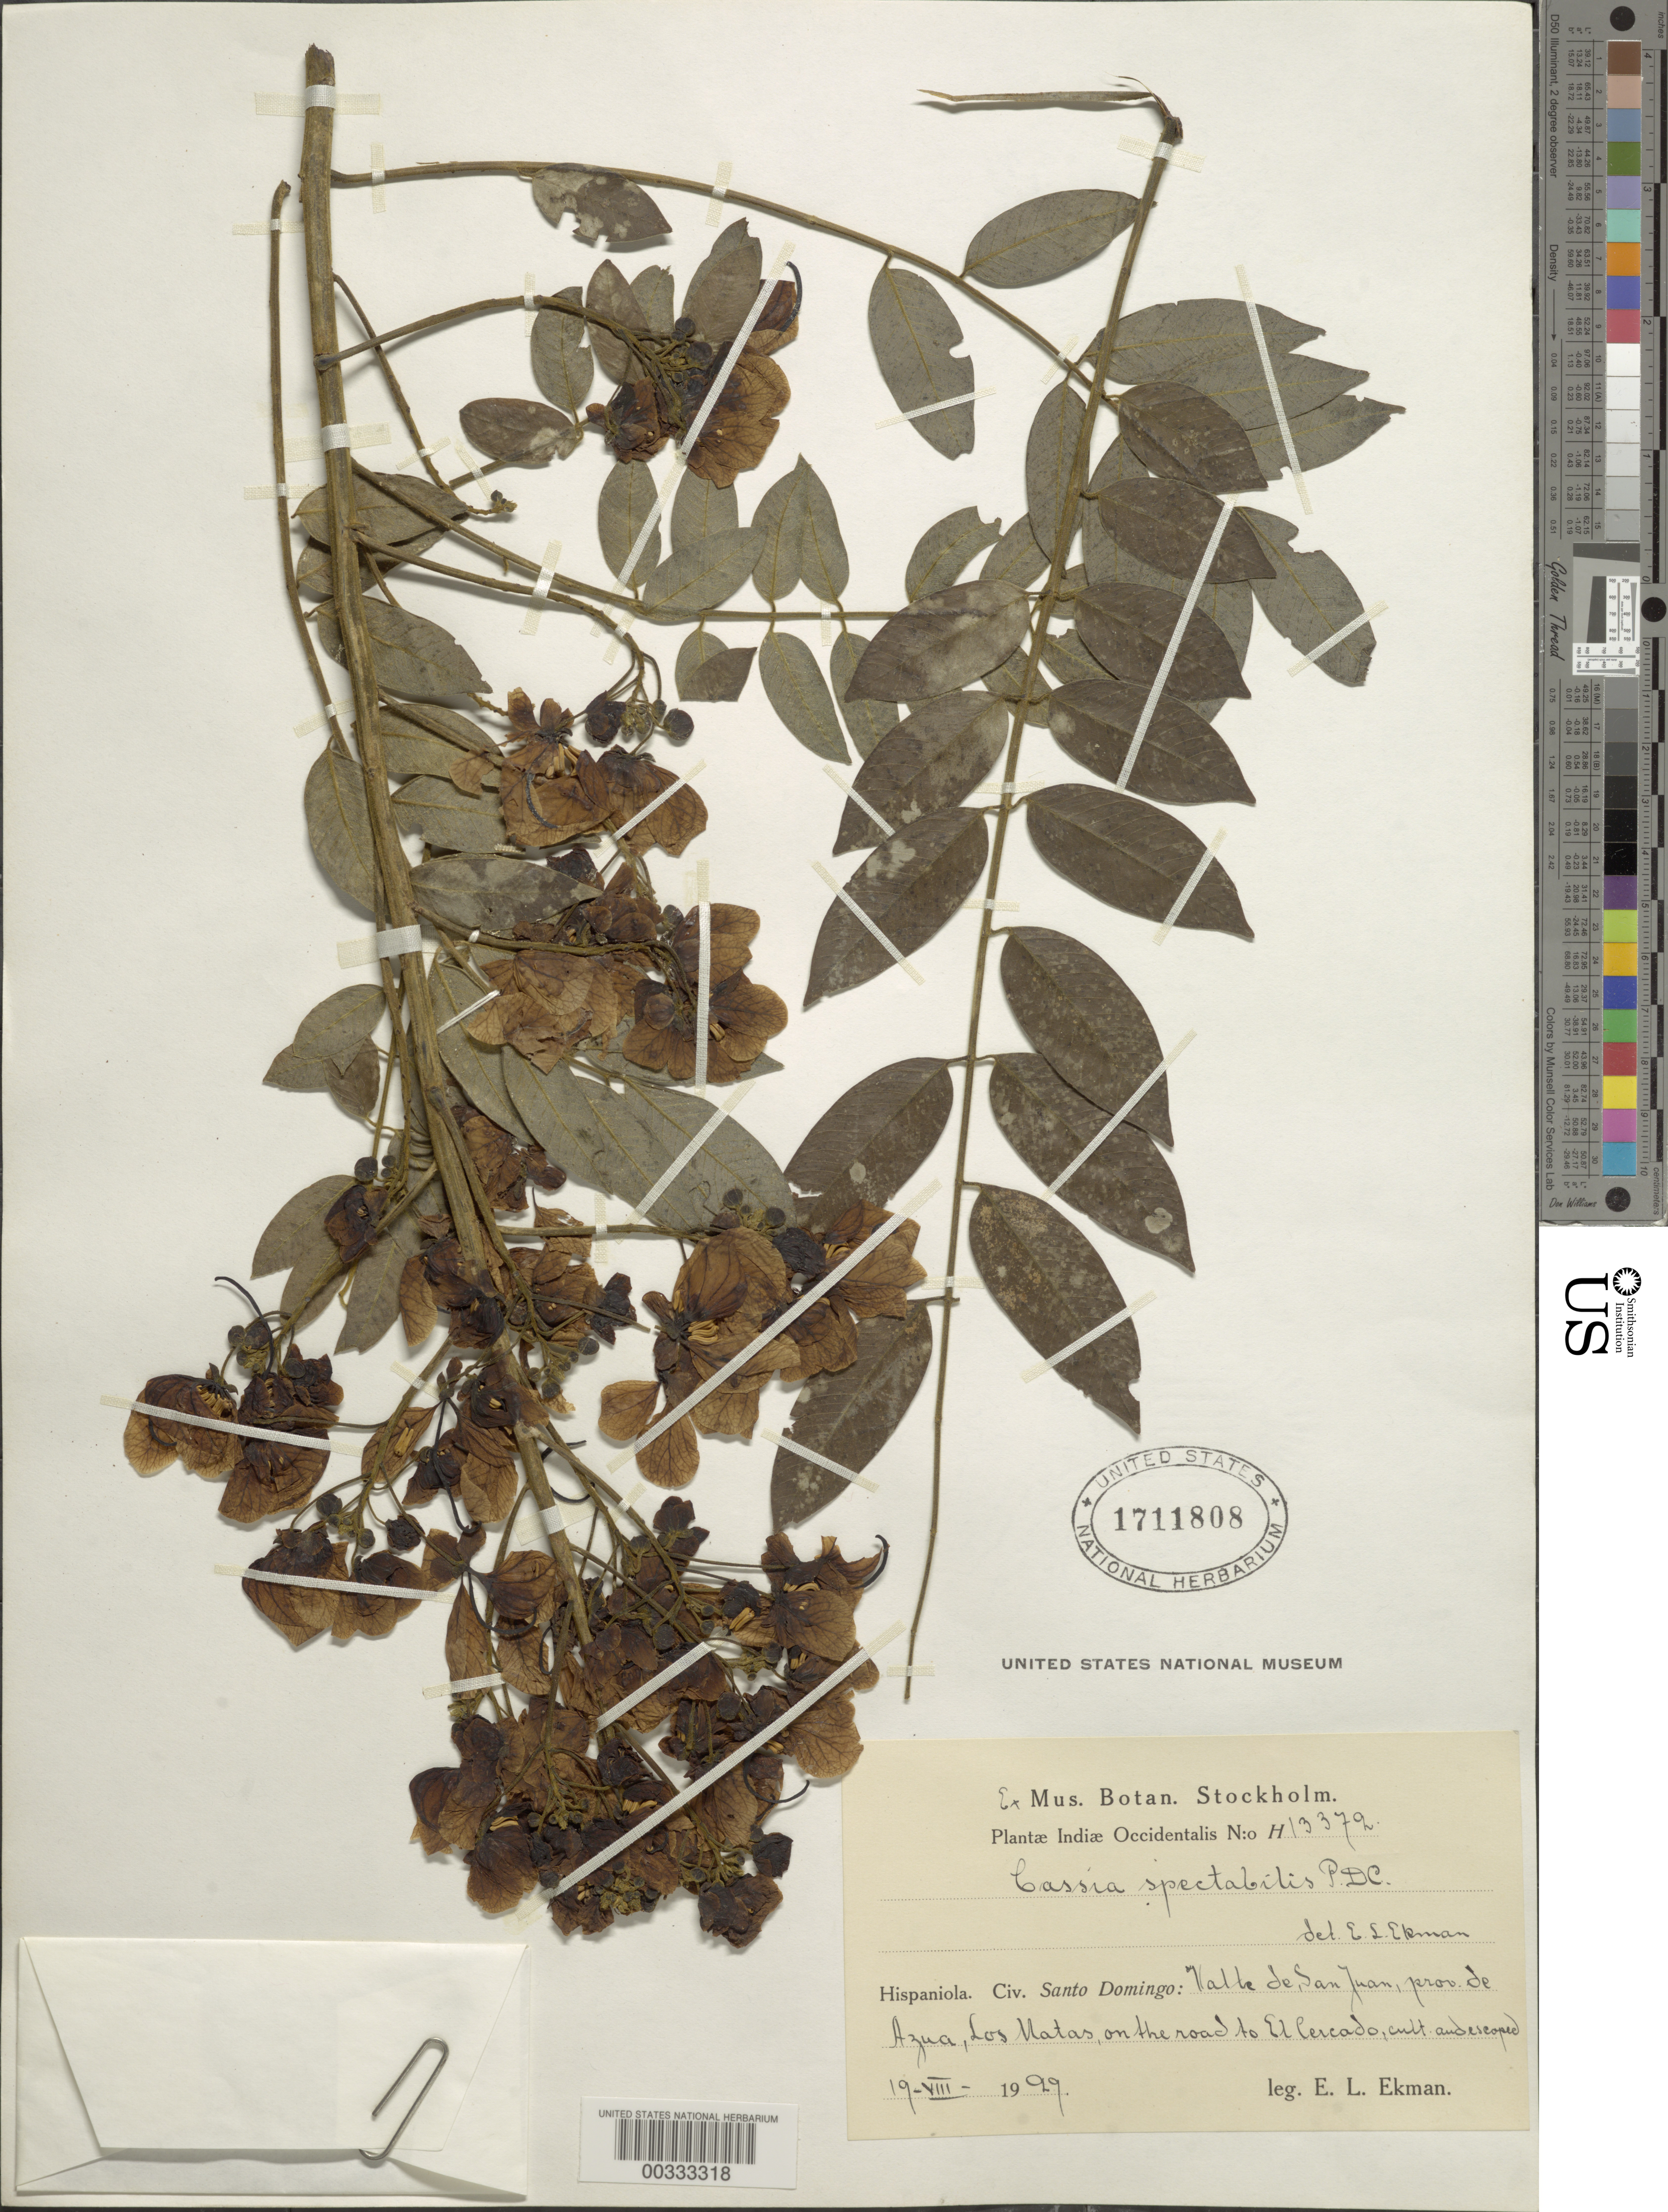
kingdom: Plantae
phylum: Tracheophyta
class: Magnoliopsida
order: Fabales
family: Fabaceae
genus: Senna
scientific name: Senna spectabilis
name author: (DC.) H.S. Irwin & Barneby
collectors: E. L. Ekman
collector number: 13372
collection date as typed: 19 Aug 1929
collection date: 1929-08-19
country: Dominican Republic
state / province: Azua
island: Hispaniola Island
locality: Valle de san juan, los matas, on the road to el cercado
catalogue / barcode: US 1711808